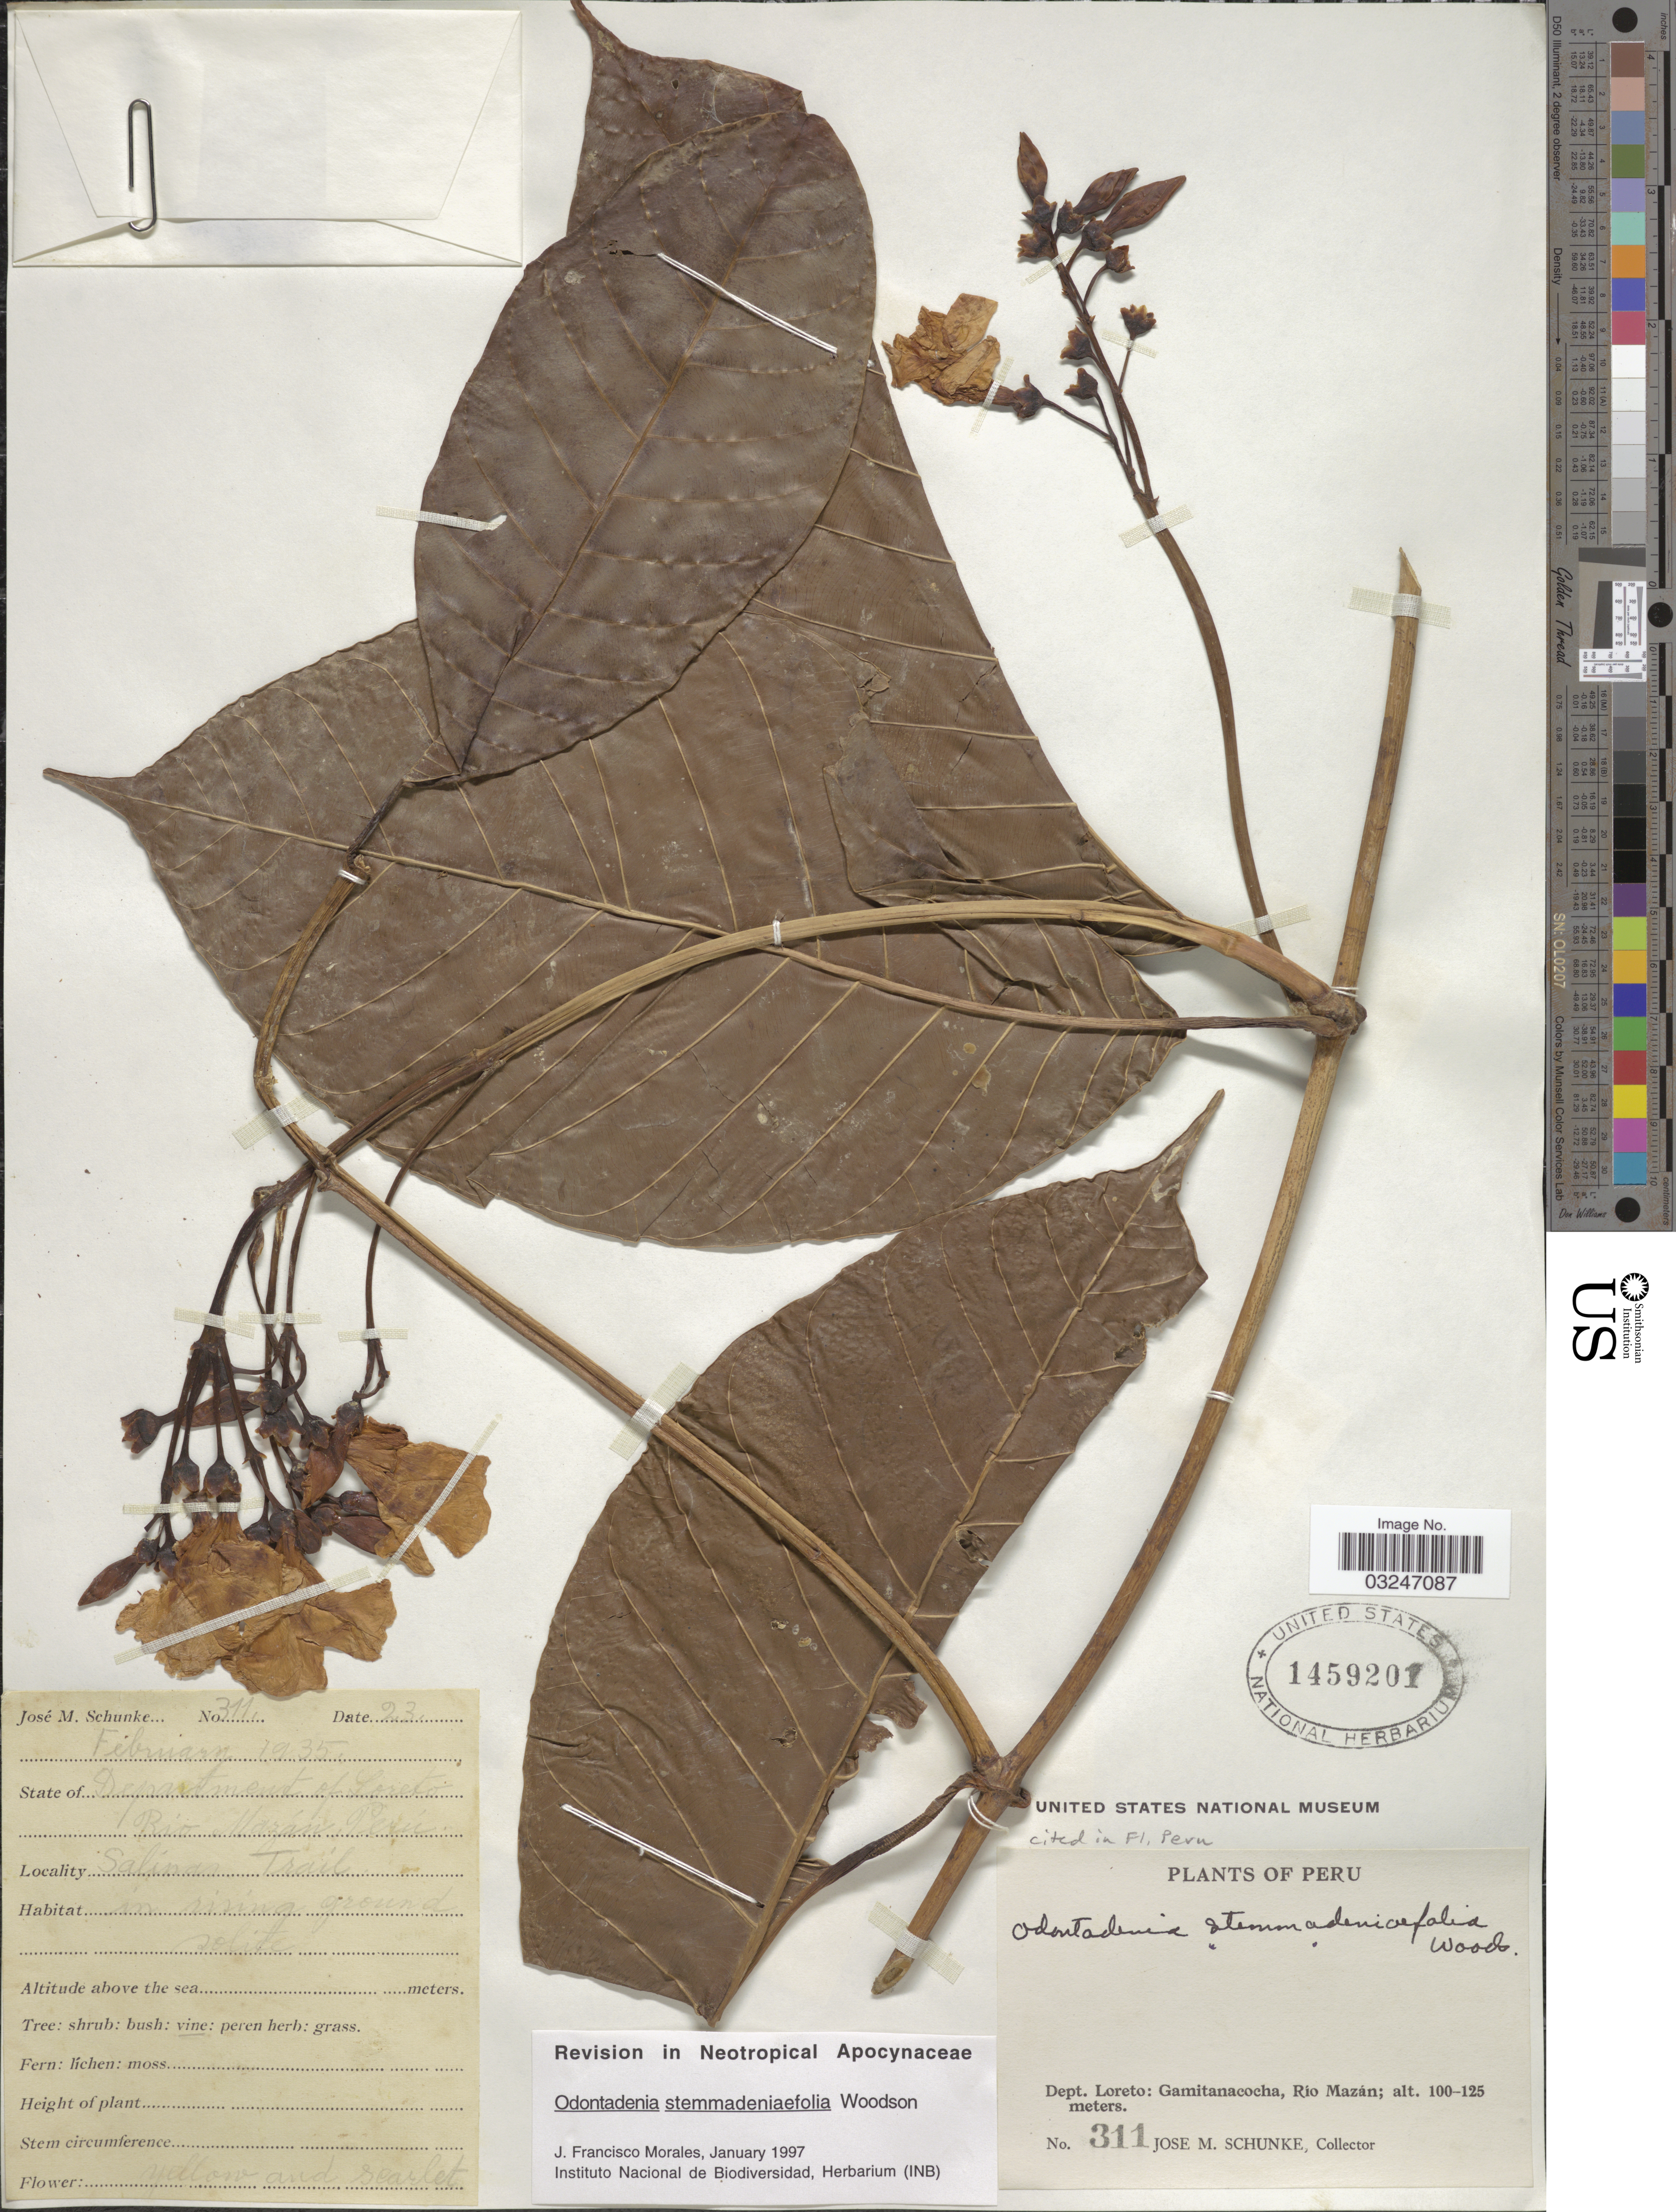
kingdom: Plantae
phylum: Tracheophyta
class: Magnoliopsida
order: Gentianales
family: Apocynaceae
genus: Odontadenia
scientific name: Odontadenia stemmadeniifolia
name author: Woodson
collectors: J. M. Schunke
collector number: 311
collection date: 1935-02-23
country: Peru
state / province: Loreto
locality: Department of Loreto: Rio Marzán. Salina Trail. Gamitanacocha.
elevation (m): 100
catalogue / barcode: US 1459201